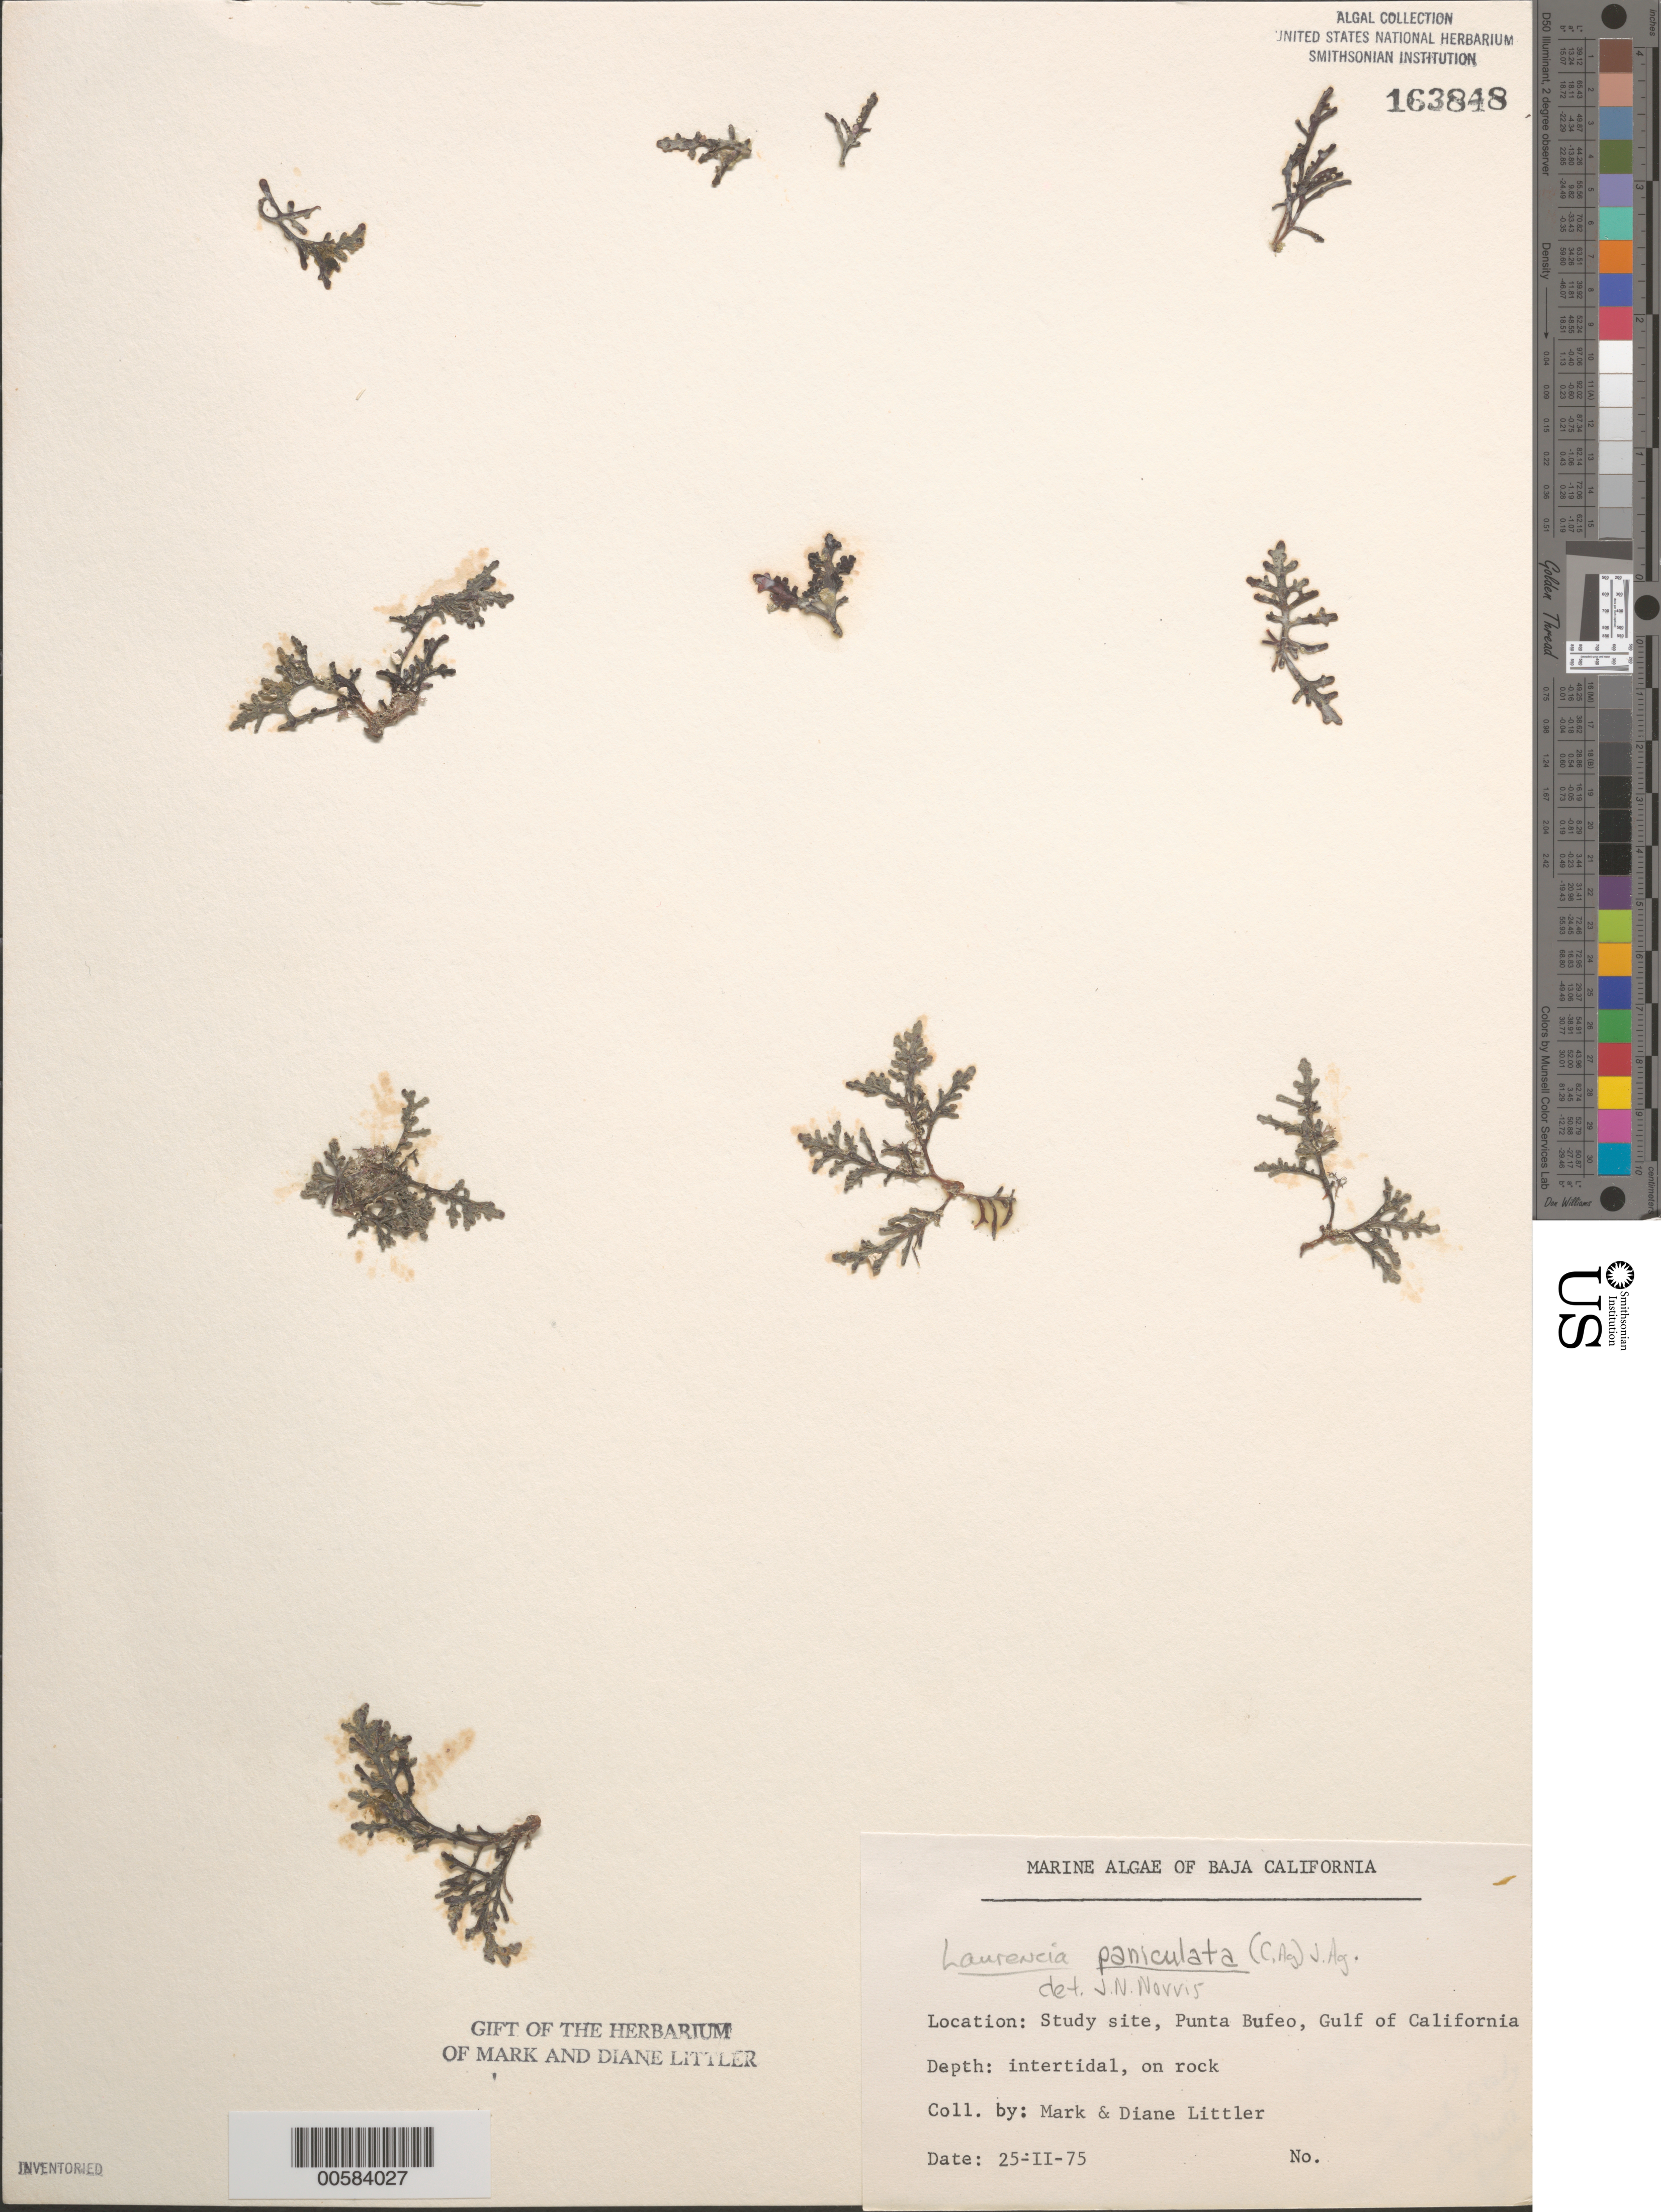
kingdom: Plantae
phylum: Rhodophyta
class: Florideophyceae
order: Ceramiales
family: Rhodomelaceae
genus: Palisada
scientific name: Palisada thuyoides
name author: (Kützing) Cassano et al.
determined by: Algae name updating Project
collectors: M. M. Littler & D. S. Littler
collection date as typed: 25 Feb 1975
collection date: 1975-02-25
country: Mexico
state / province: Baja California Norte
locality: Punta Bufeo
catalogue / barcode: US 163848